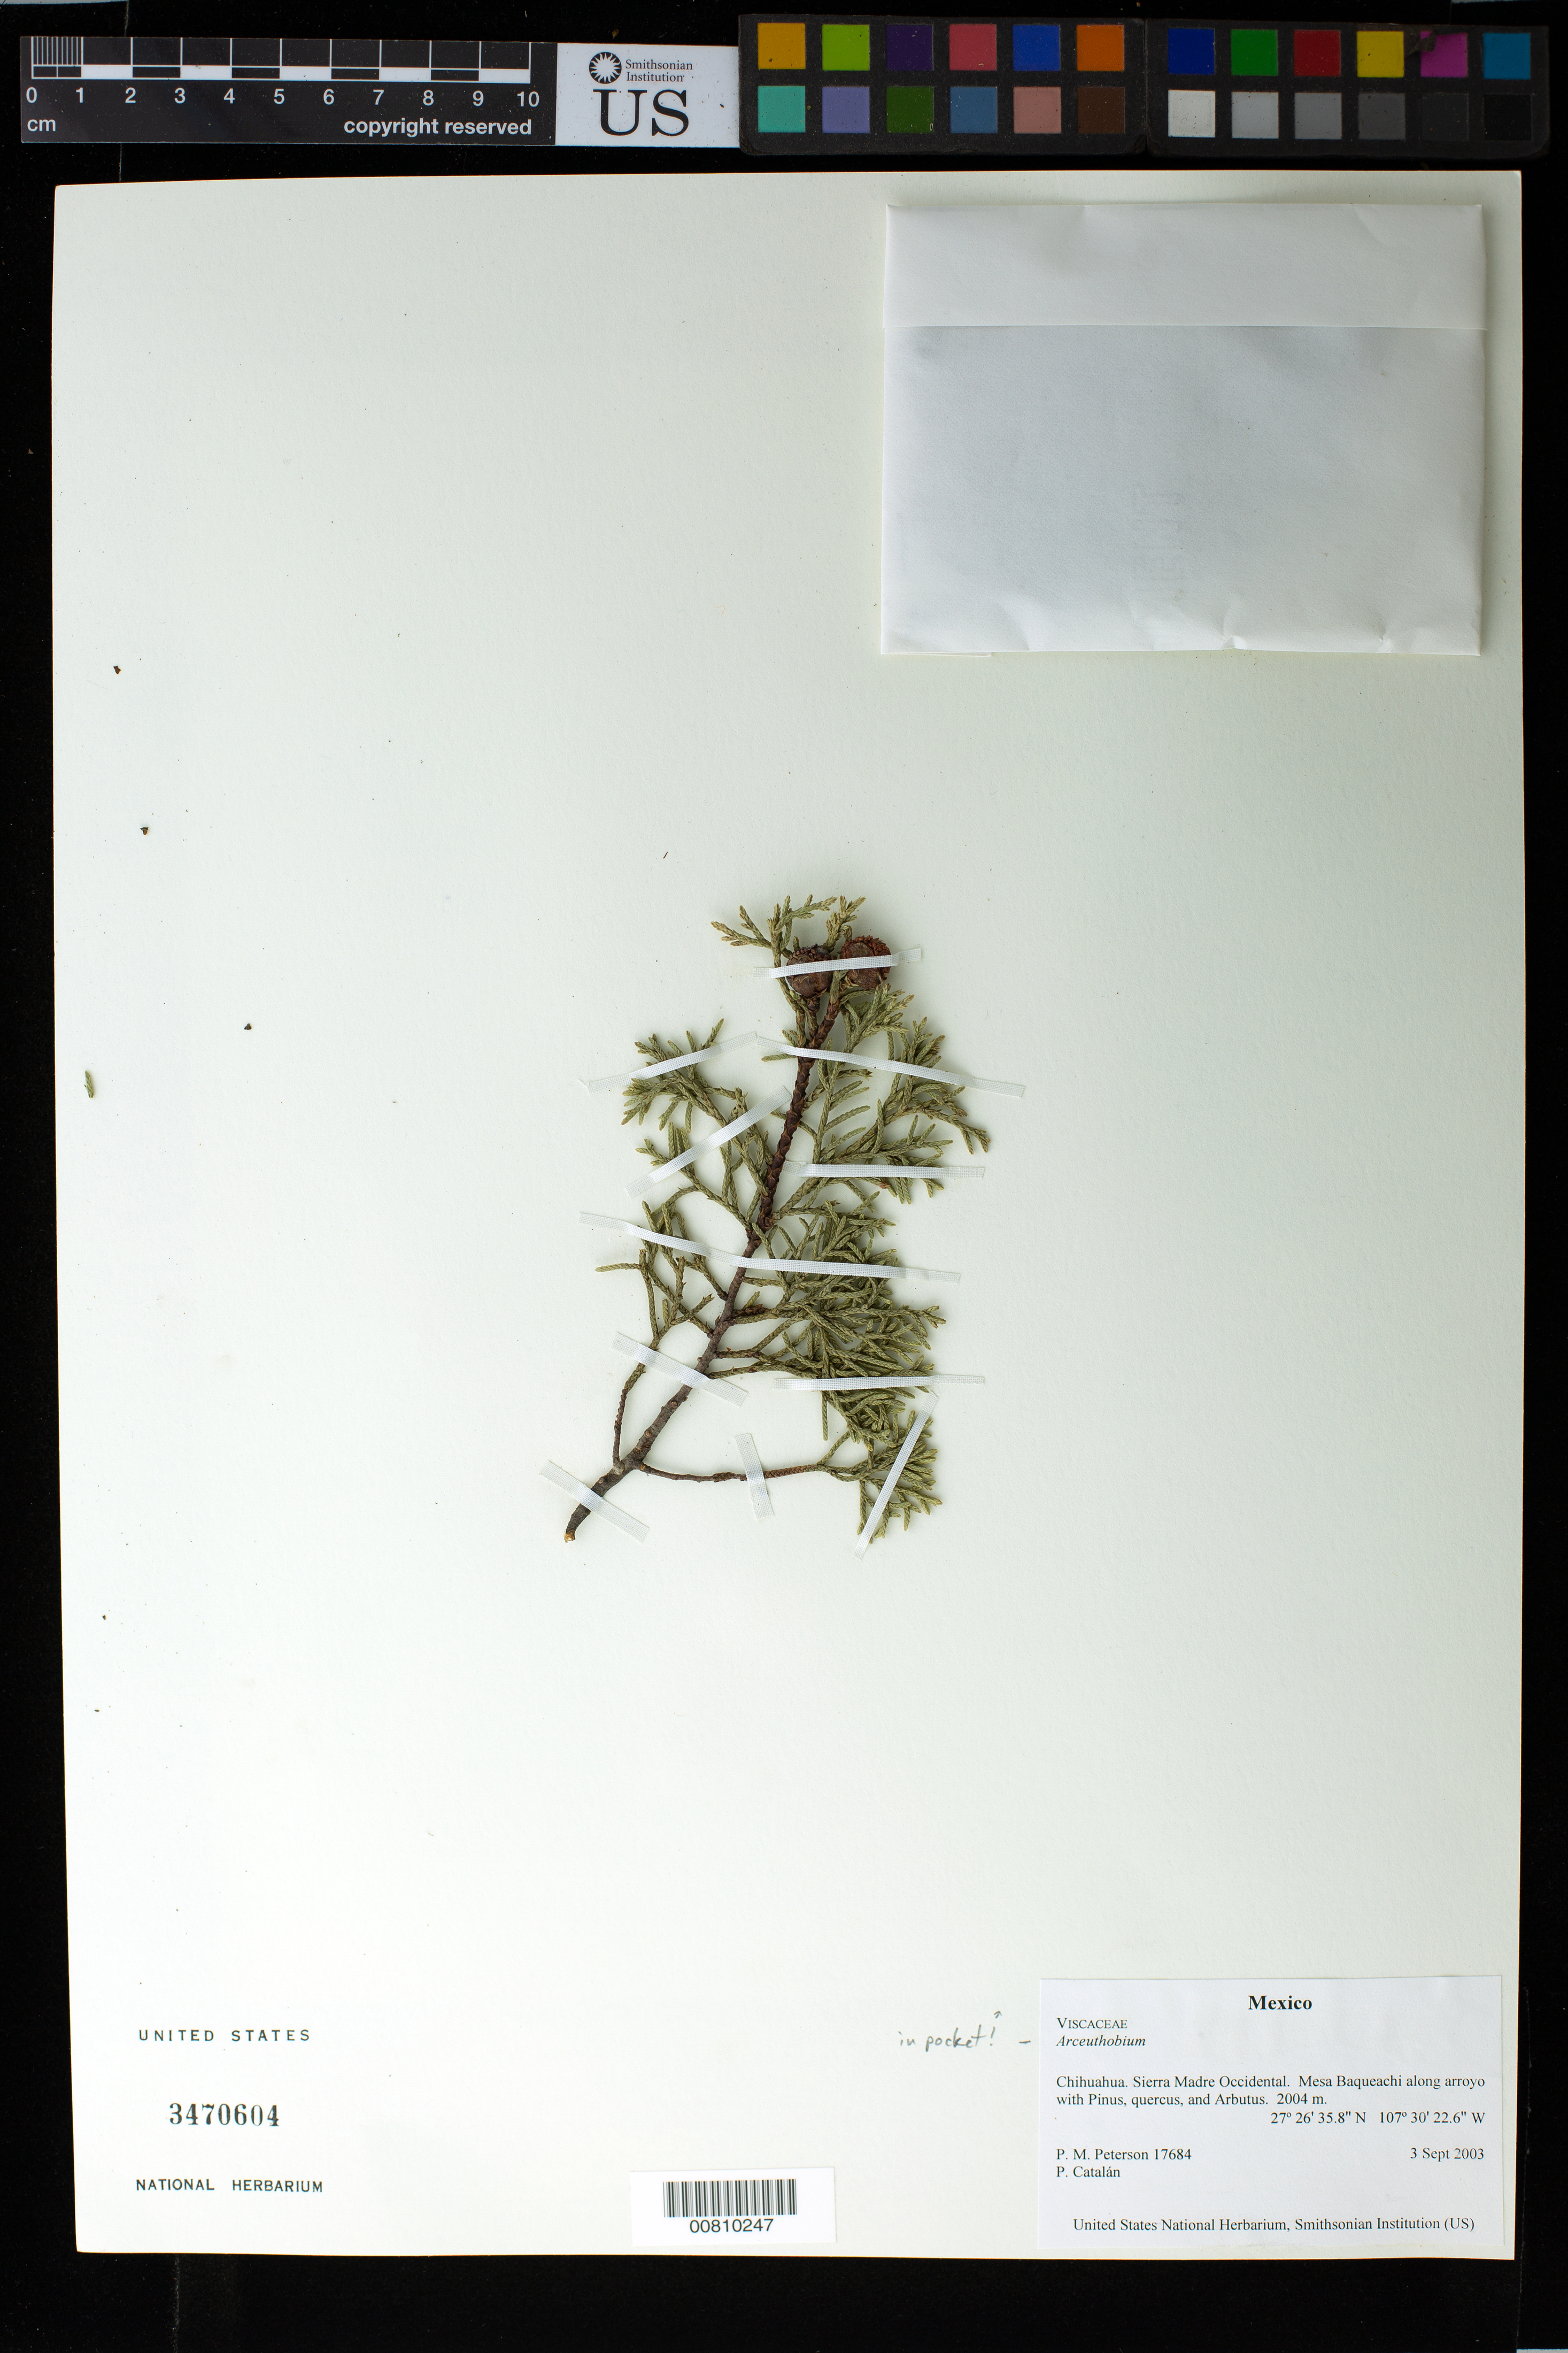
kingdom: Plantae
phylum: Tracheophyta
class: Magnoliopsida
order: Santalales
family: Viscaceae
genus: Arceuthobium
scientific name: Arceuthobium sp.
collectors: P. M. Peterson & P. Catalán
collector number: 17684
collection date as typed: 03 Sep 2003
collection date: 2003-09-03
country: Mexico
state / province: Chihuahua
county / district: Sierra Madre Occidental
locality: Mesa Baqueachi along arroyo with Pinus, quercus, and Arbutus.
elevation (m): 2004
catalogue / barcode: US 3470604